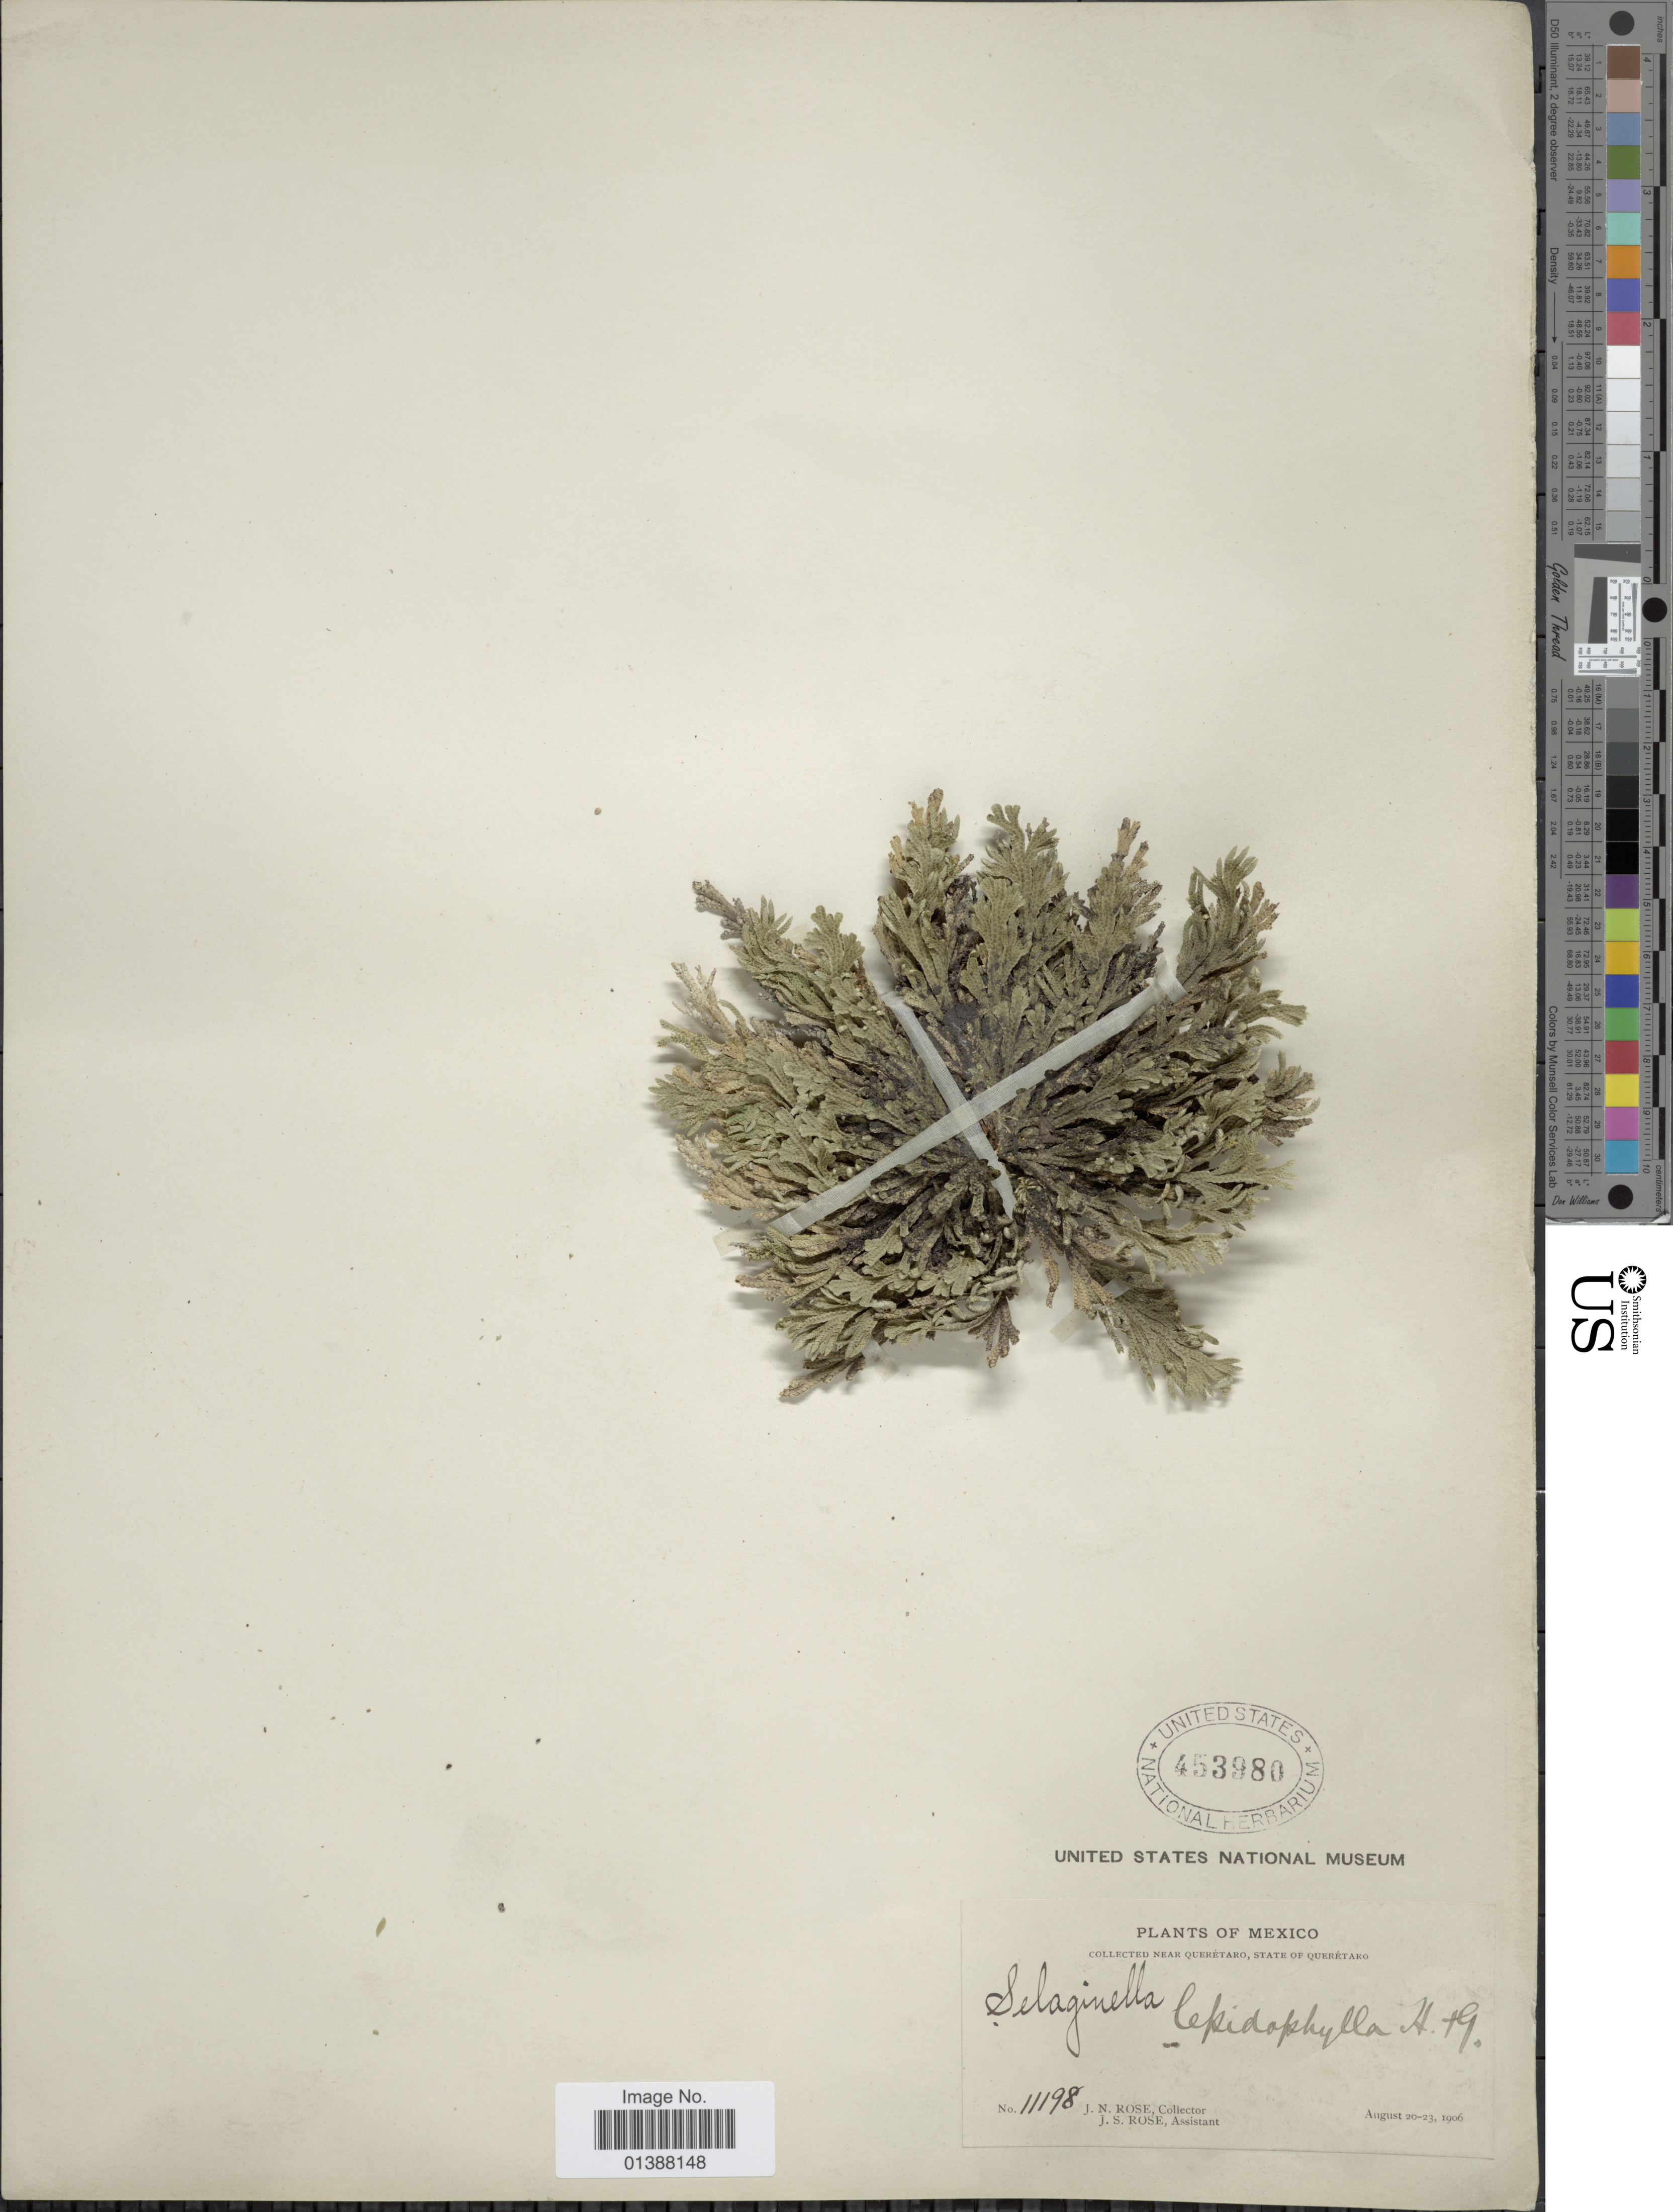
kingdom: Plantae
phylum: Tracheophyta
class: Lycopodiopsida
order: Selaginellales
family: Selaginellaceae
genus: Selaginella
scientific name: Selaginella lepidophylla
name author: (Hook. & Grev.) Spring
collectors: J. N. Rose & J. S. Rose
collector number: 11198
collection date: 1906-08-20/1906-08-23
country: Mexico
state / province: Querétaro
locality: Near Querétaro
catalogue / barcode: US 453980